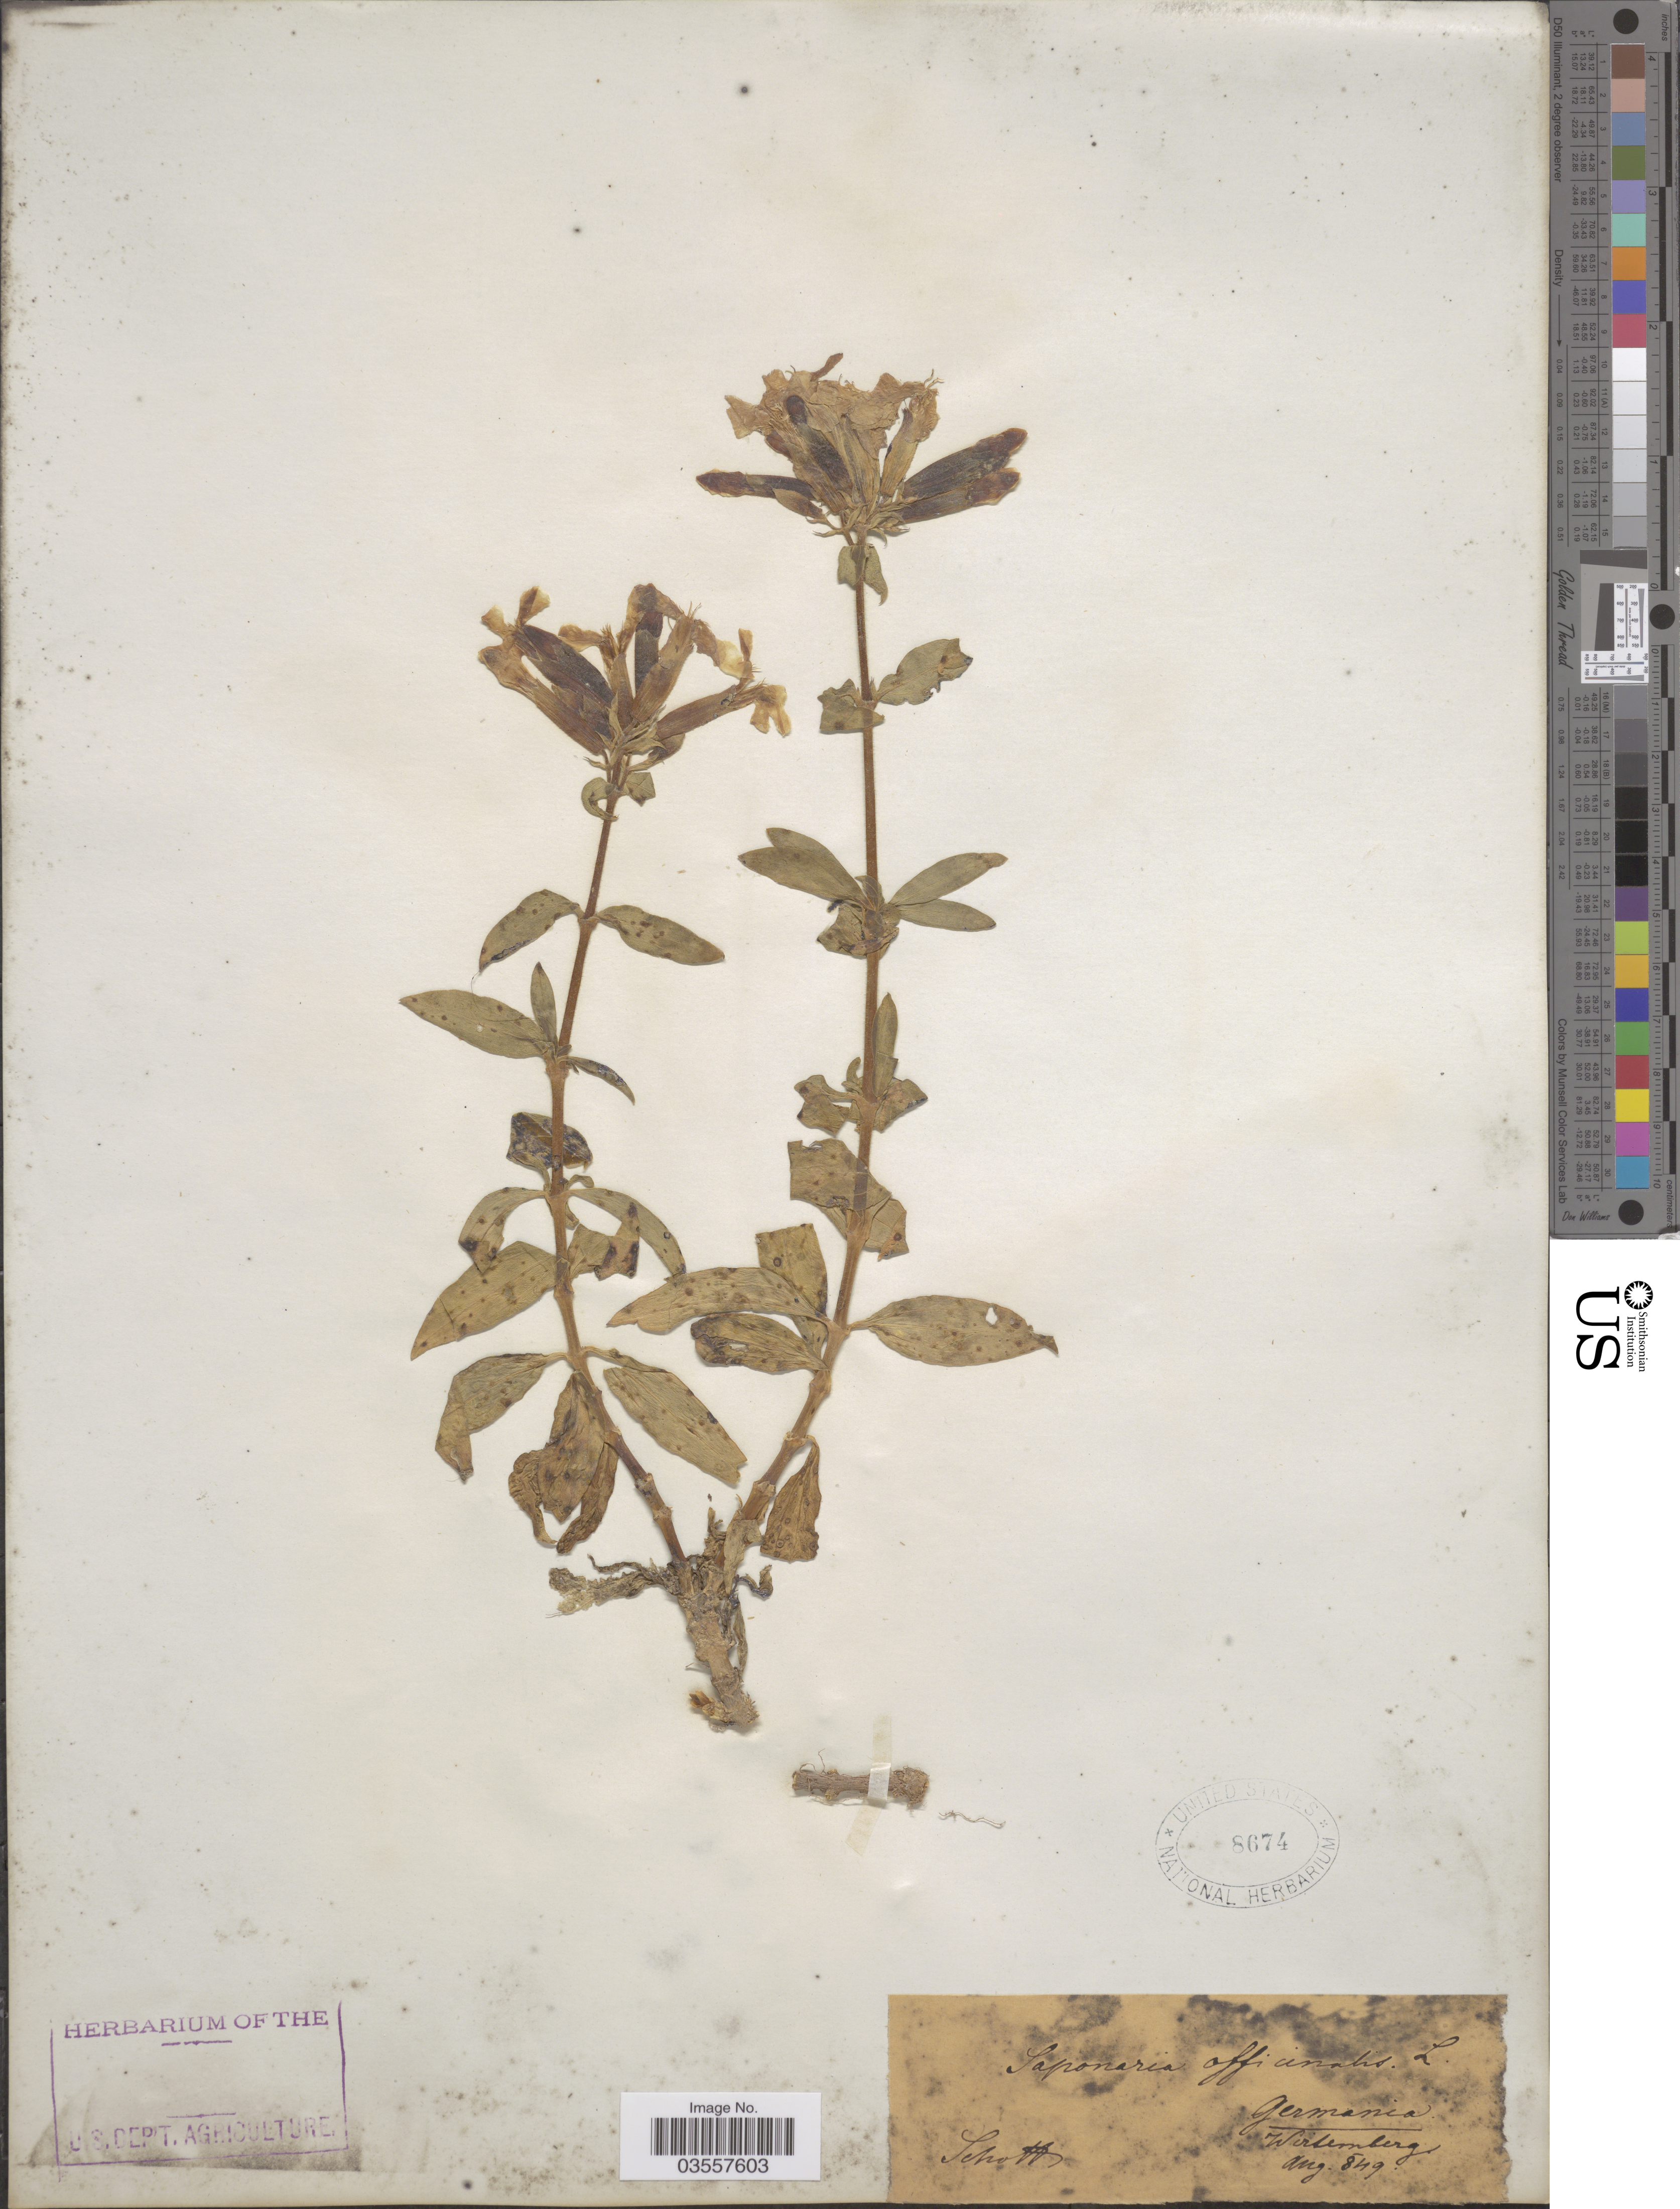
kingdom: Plantae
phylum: Tracheophyta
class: Magnoliopsida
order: Caryophyllales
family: Caryophyllaceae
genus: Saponaria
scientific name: Saponaria officinalis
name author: L.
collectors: -. Schotts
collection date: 1849-08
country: Germany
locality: Germania. Wirtemberg.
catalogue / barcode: US 8674